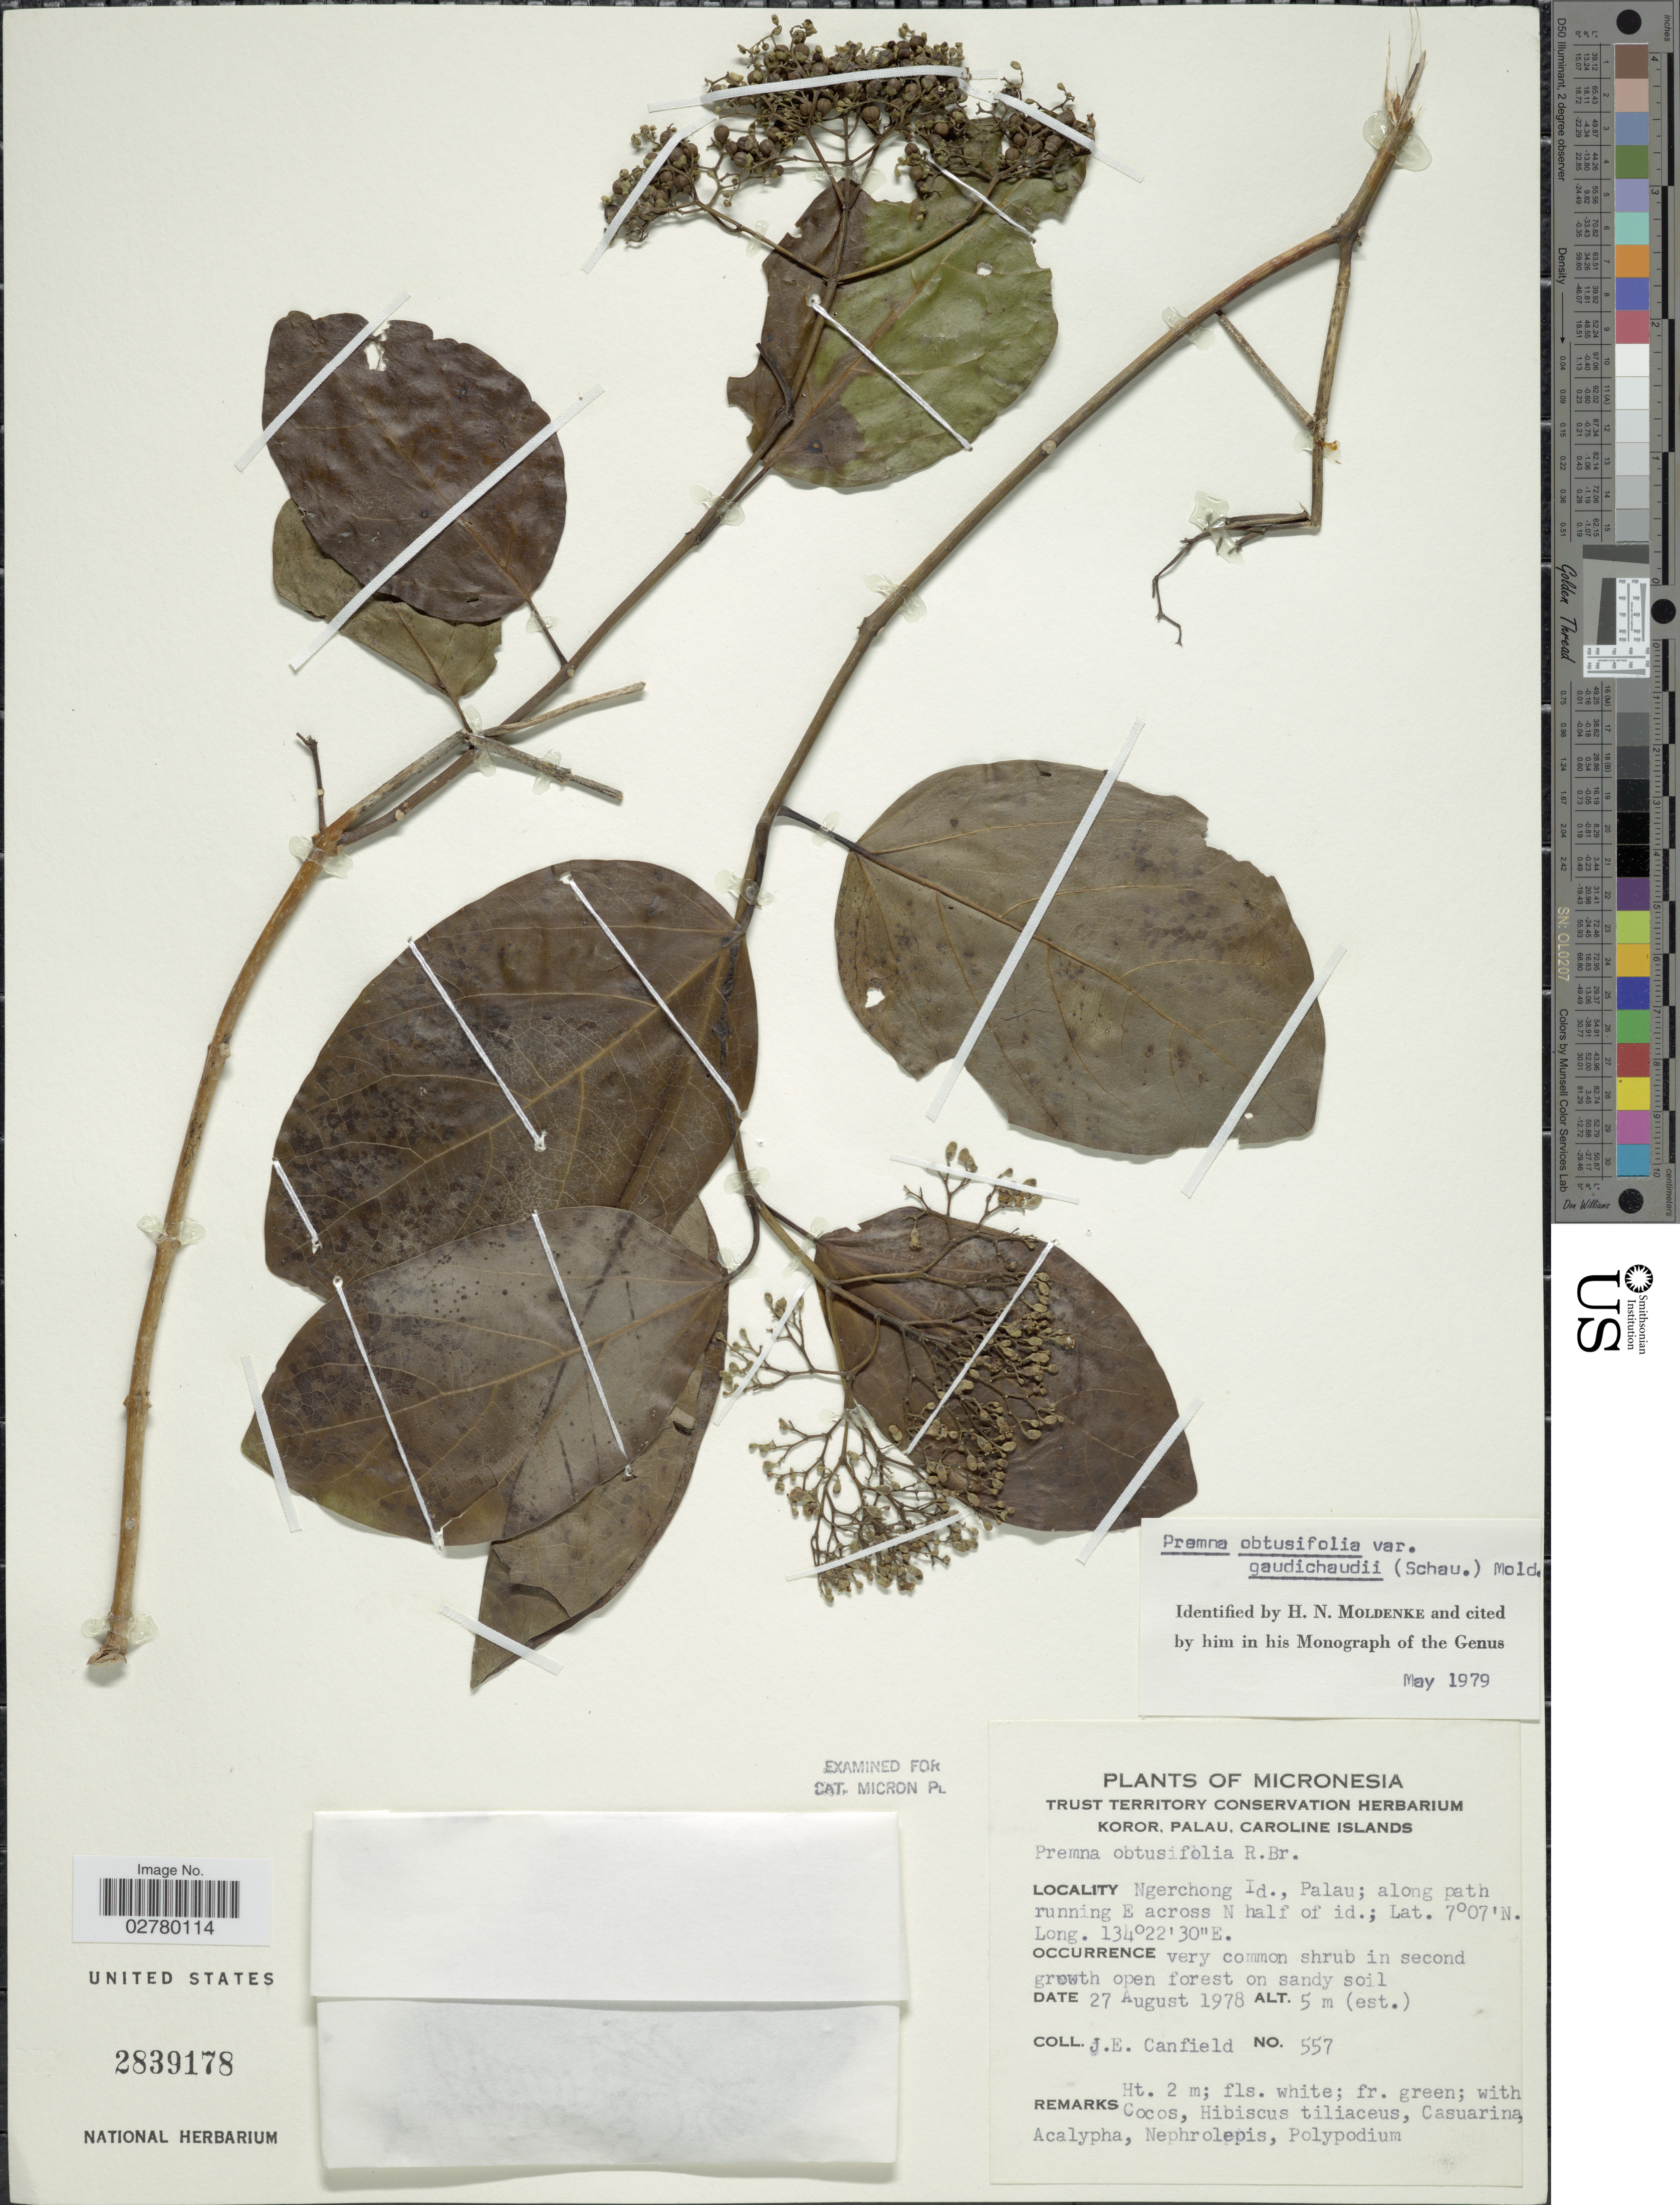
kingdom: Plantae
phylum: Tracheophyta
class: Magnoliopsida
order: Lamiales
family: Lamiaceae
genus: Premna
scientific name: Premna obtusifolia var. gaudichaudii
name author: (Schauer) Moldenke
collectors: J. E. Canfield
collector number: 557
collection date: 1978-08-27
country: Palau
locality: Micronesia. Ngerchong Id., Palau; along path running E across N half of id.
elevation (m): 5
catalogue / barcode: US 2839178